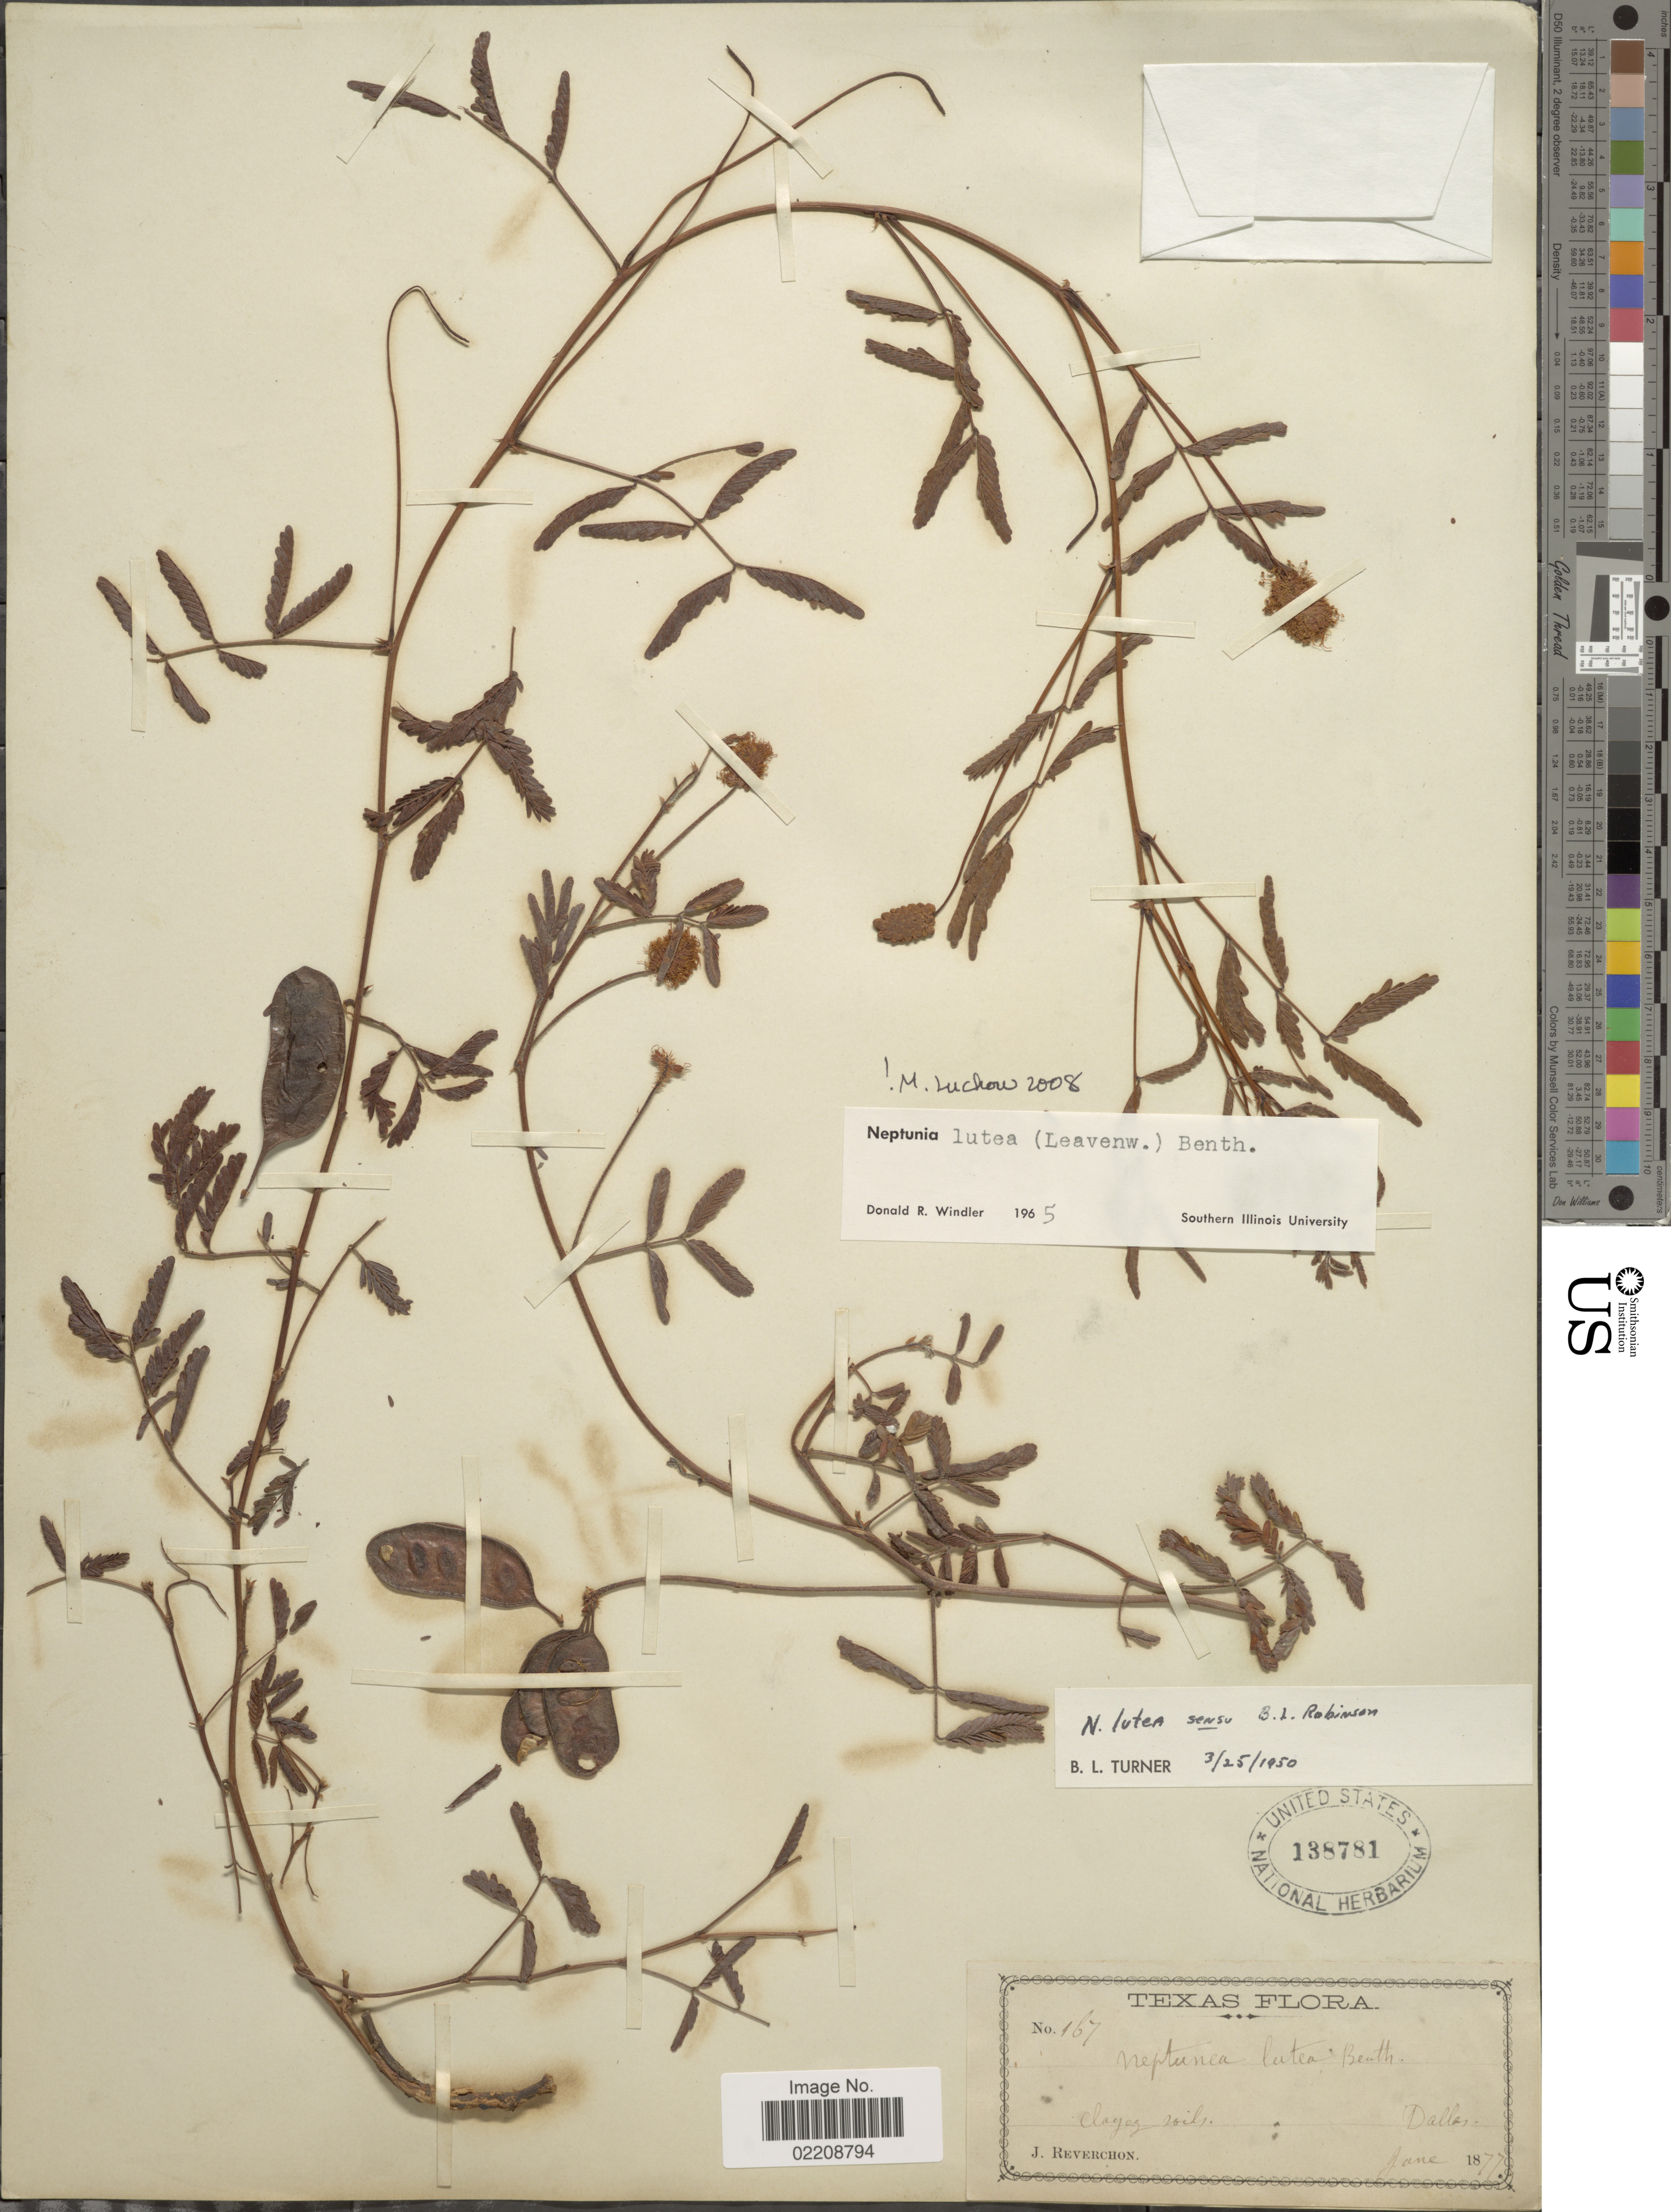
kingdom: Plantae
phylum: Tracheophyta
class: Magnoliopsida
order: Fabales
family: Fabaceae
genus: Neptunia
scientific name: Neptunia lutea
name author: (Leavenw.) Benth.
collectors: J. Reverchon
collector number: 167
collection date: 1877-06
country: United States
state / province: Texas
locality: Dallas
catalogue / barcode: US 138781